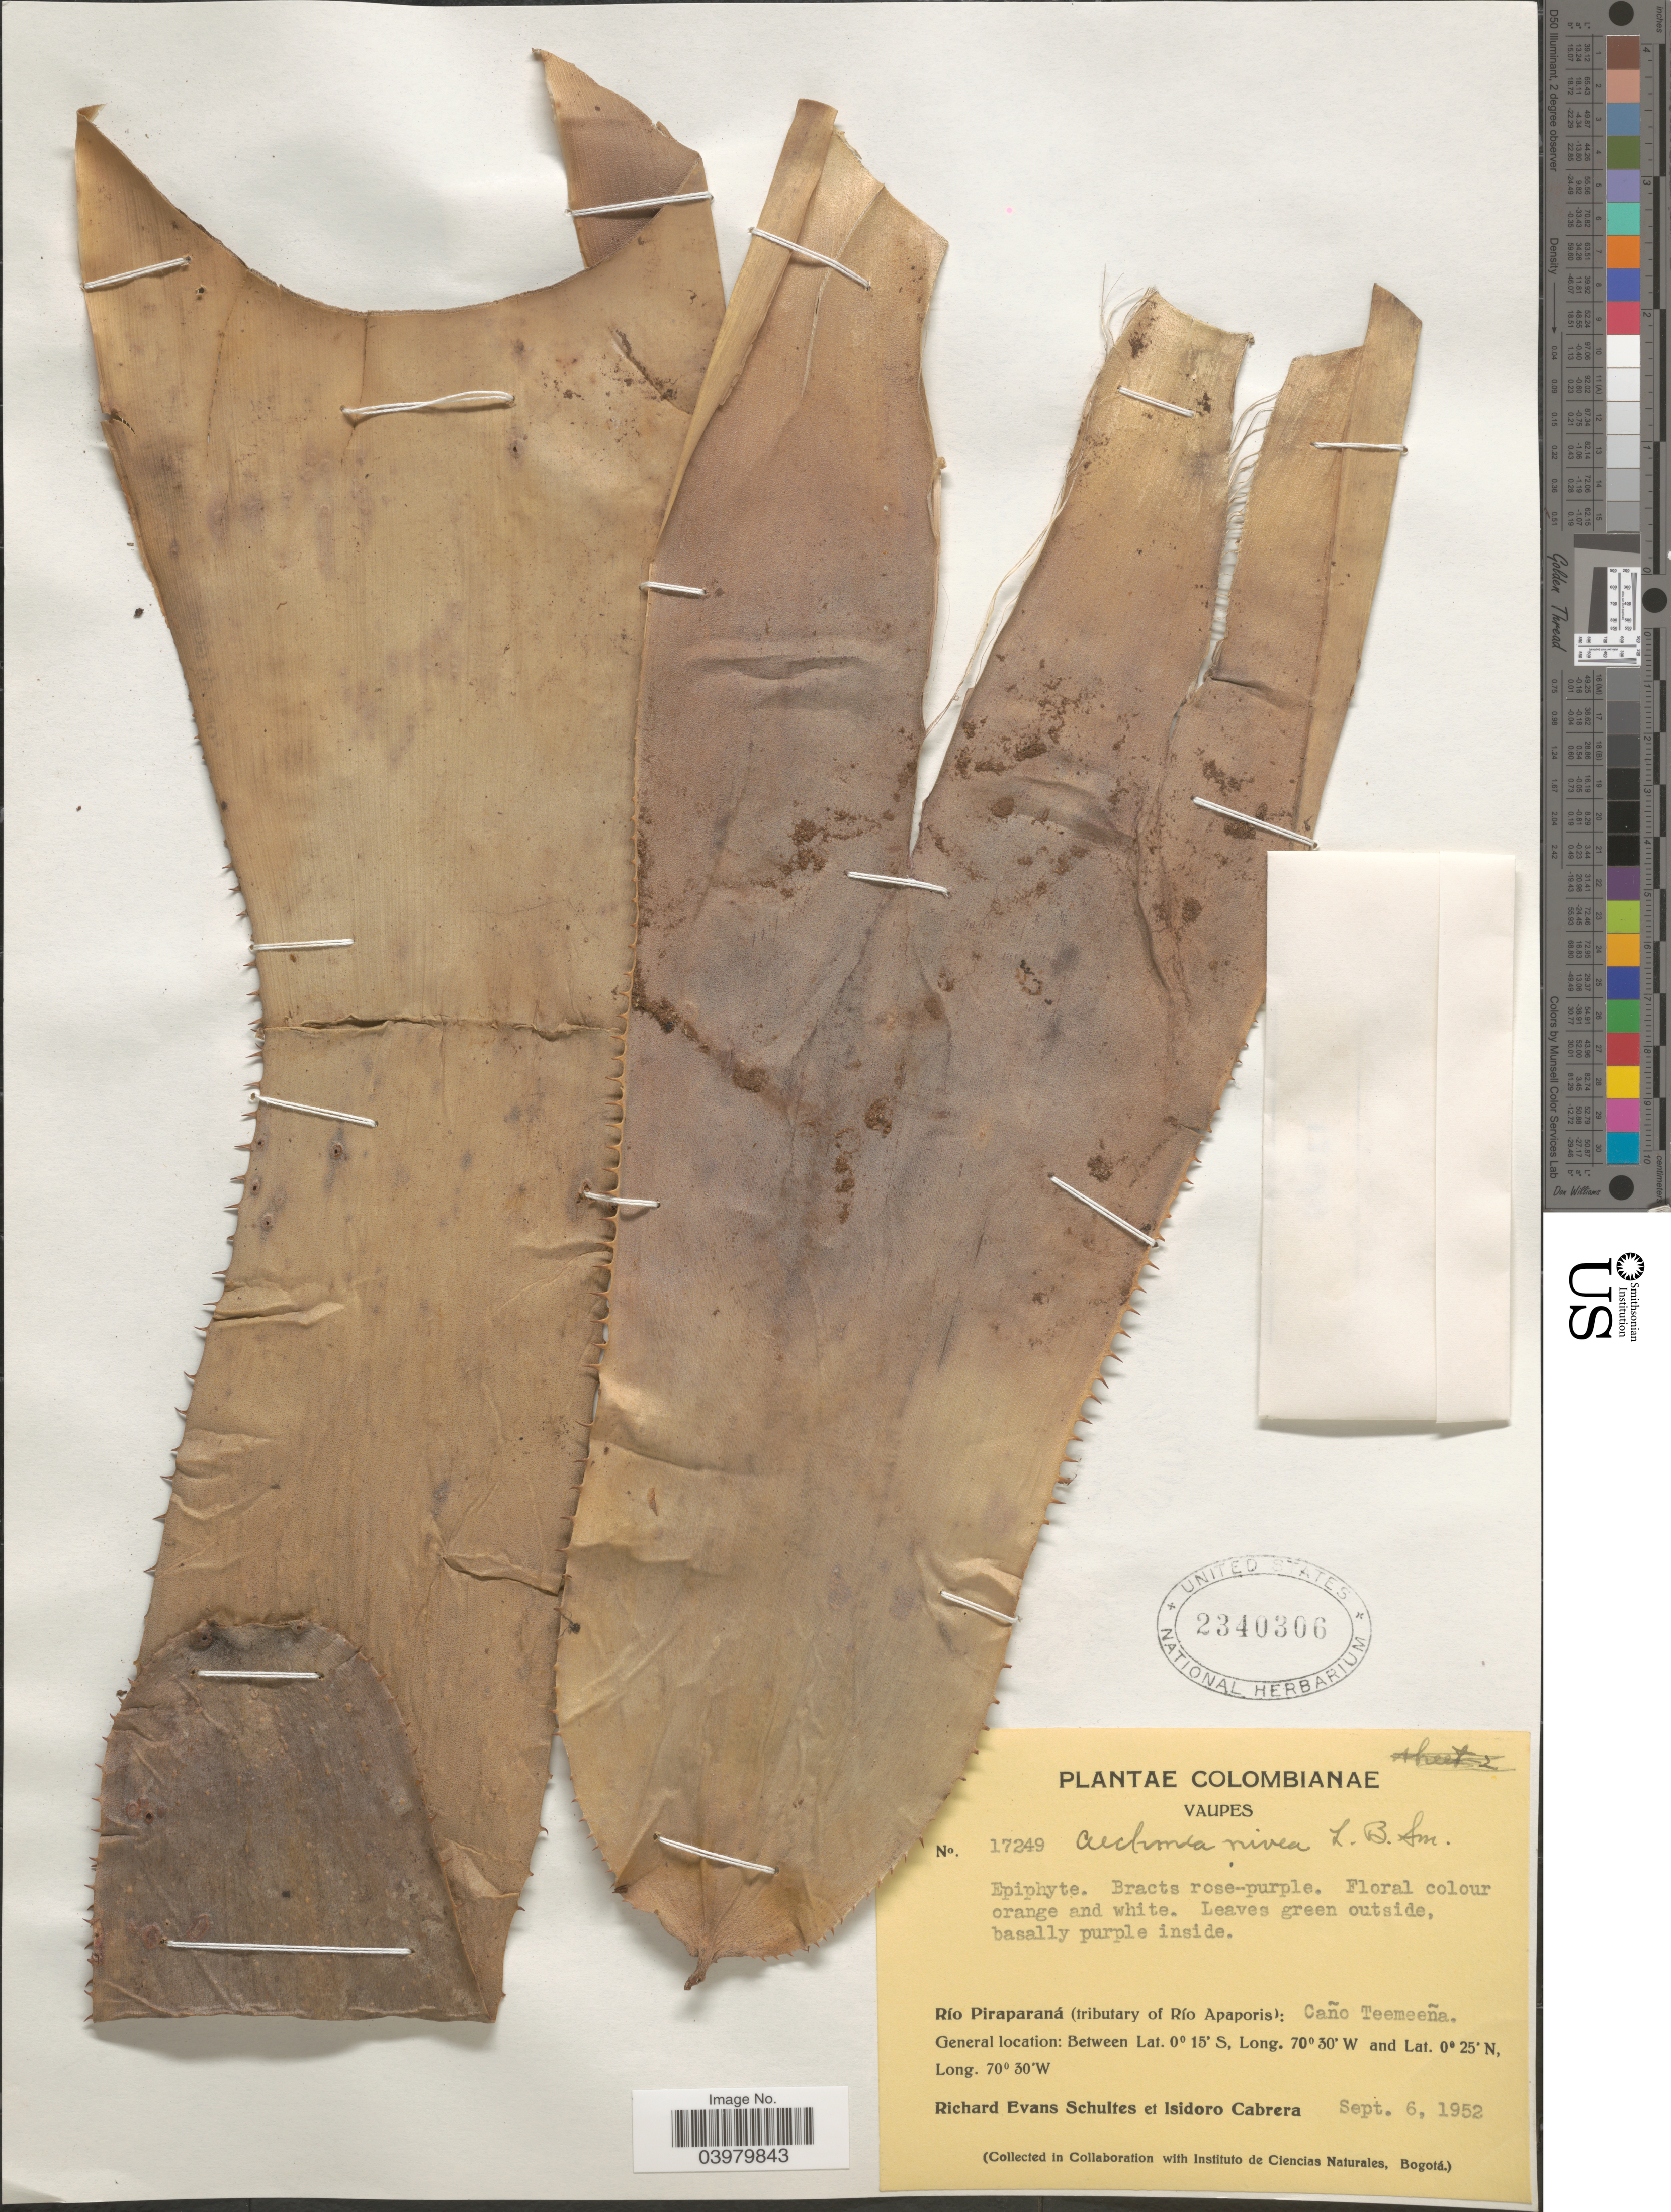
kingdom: Plantae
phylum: Tracheophyta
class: Liliopsida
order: Poales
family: Bromeliaceae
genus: Aechmea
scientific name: Aechmea nivea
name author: L.B. Sm.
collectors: R. E. Schultes & I. Cabrera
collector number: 17249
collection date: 1952-09-06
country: Colombia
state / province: Vaupés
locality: Río Piraparaná (tributary of Río Apaporis): Caño Teemeeña.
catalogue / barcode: US 2340306